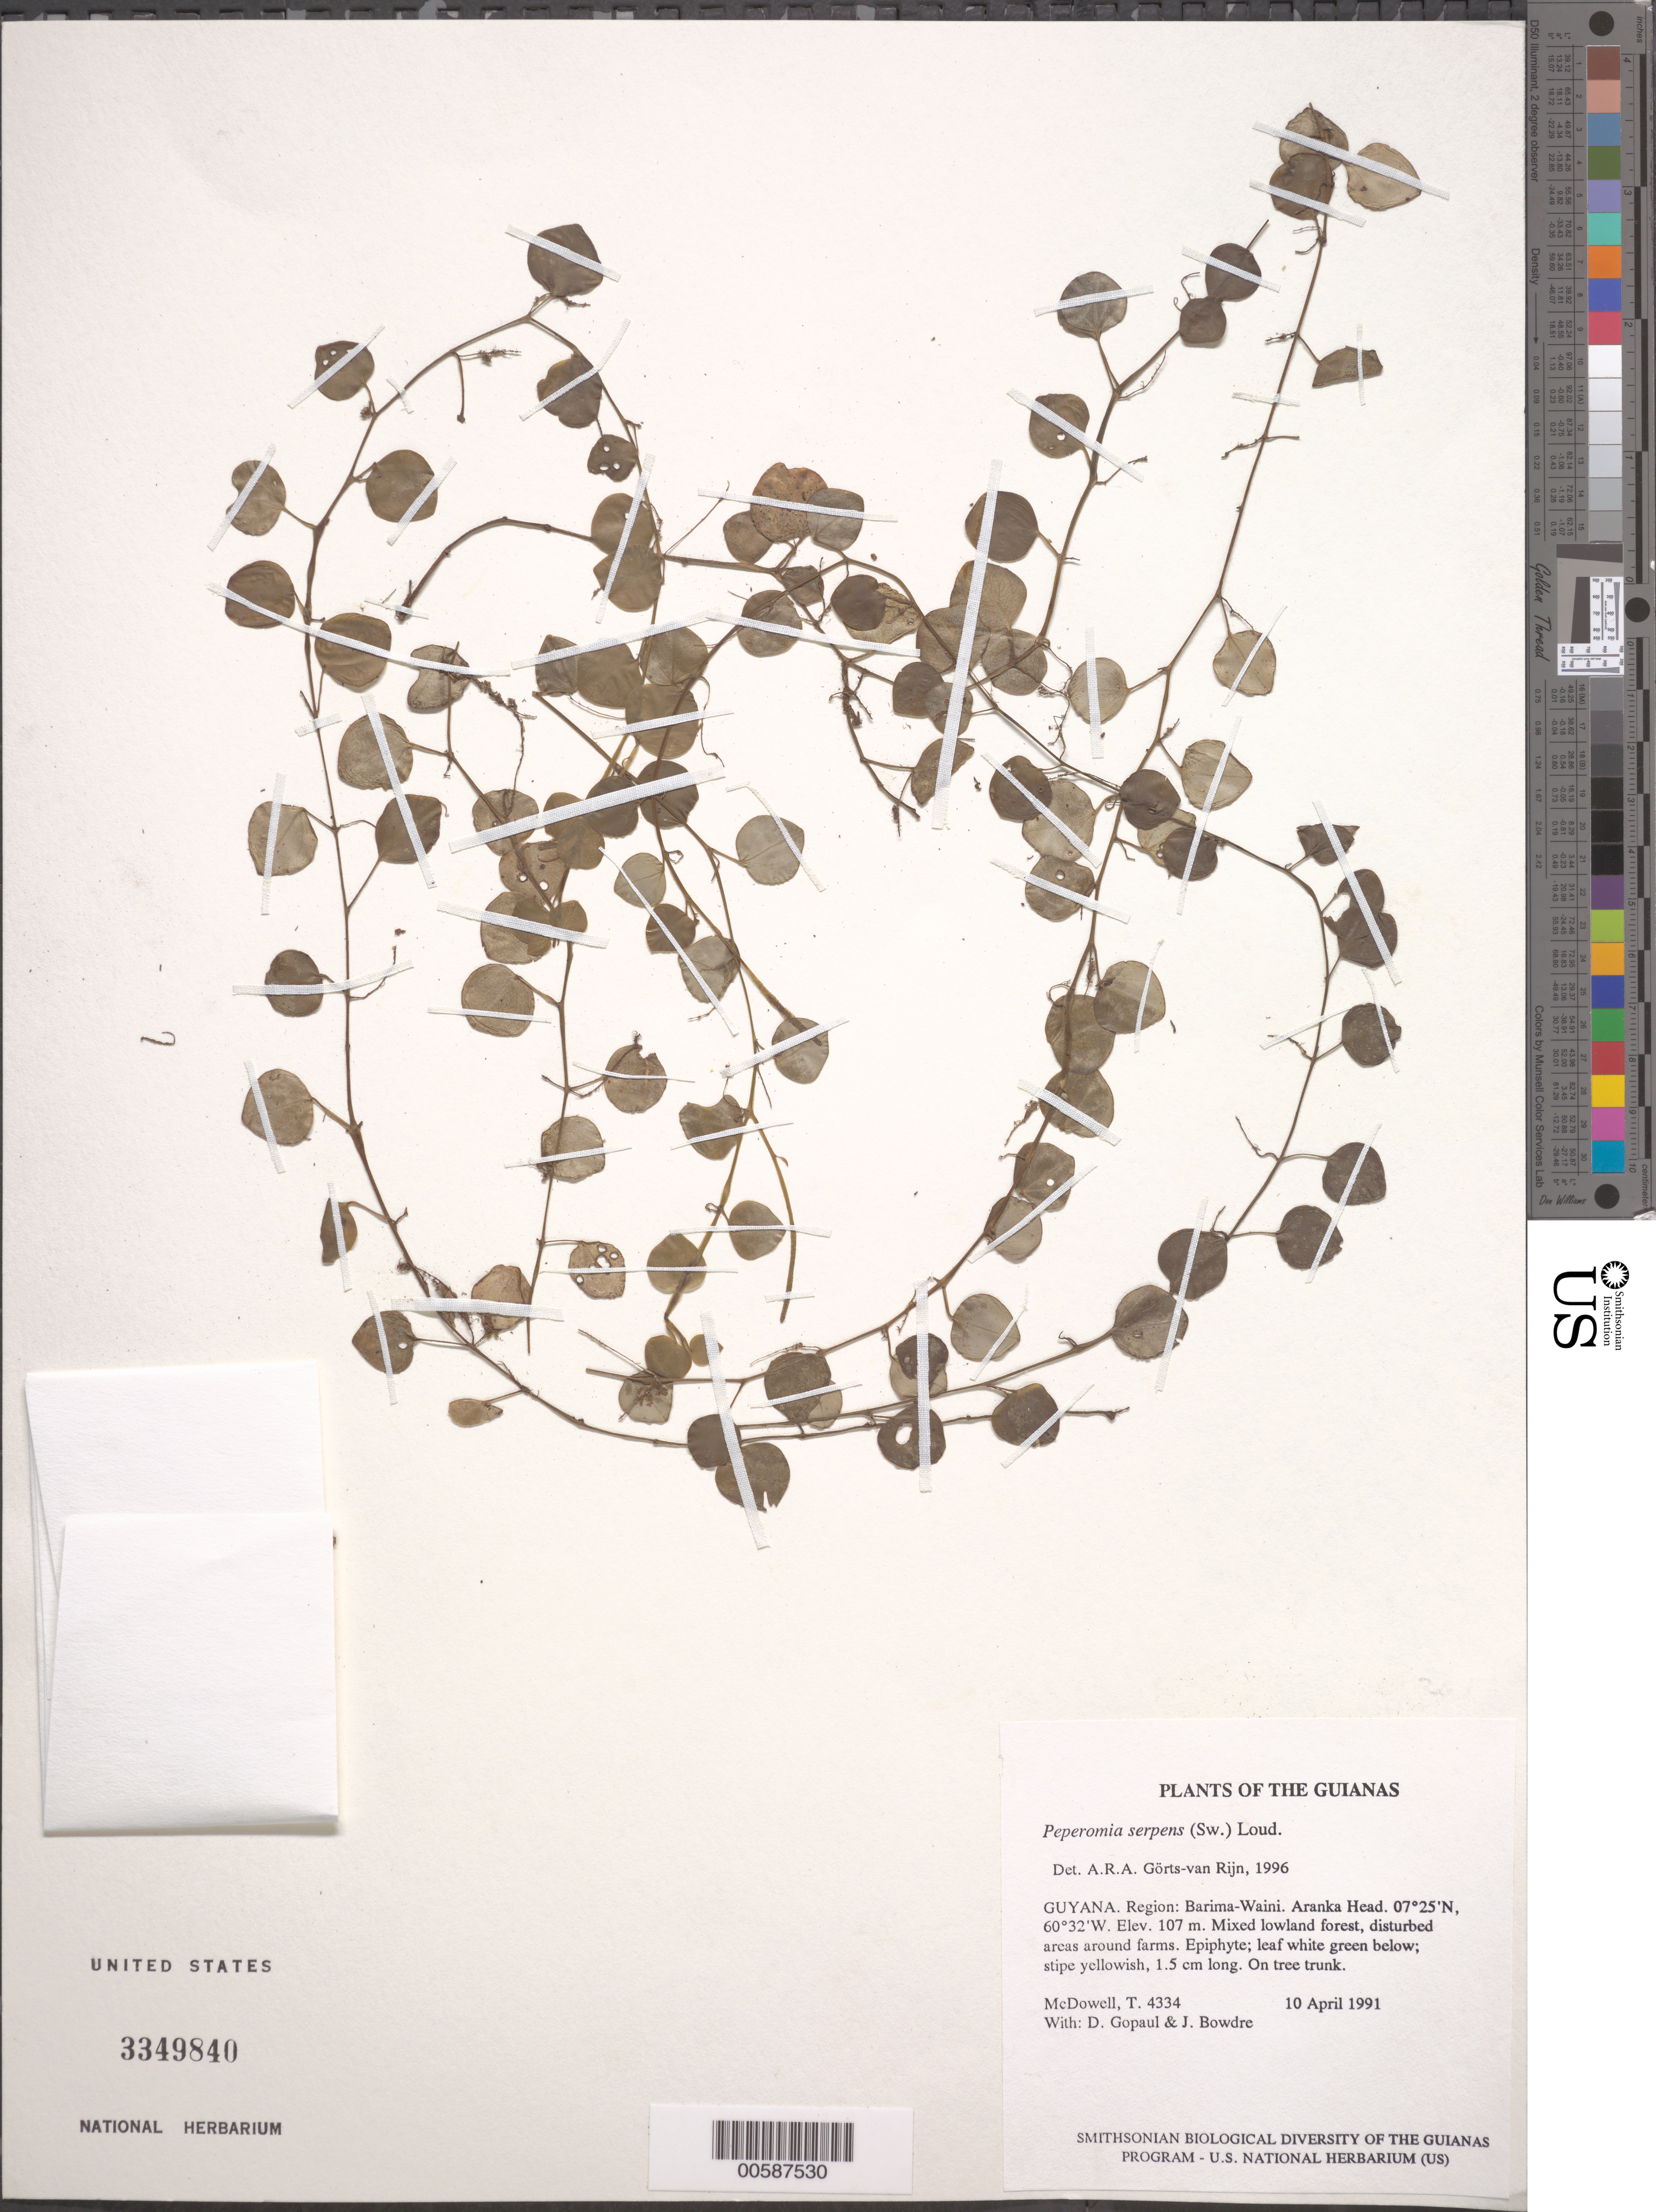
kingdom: Plantae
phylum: Tracheophyta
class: Magnoliopsida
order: Piperales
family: Piperaceae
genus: Peperomia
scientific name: Peperomia serpens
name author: (Sw.) Loudon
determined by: Görts-van Rijn, A. R. A.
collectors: T. McDowell, D. Gopaul & J. Bowdre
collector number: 4334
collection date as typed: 10 April 1991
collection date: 1991-04-10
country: Guyana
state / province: Barima-Waini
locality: Aranka Head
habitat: Mixed lowland forest, disturbed areas around farms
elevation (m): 107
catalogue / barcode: US 3349840